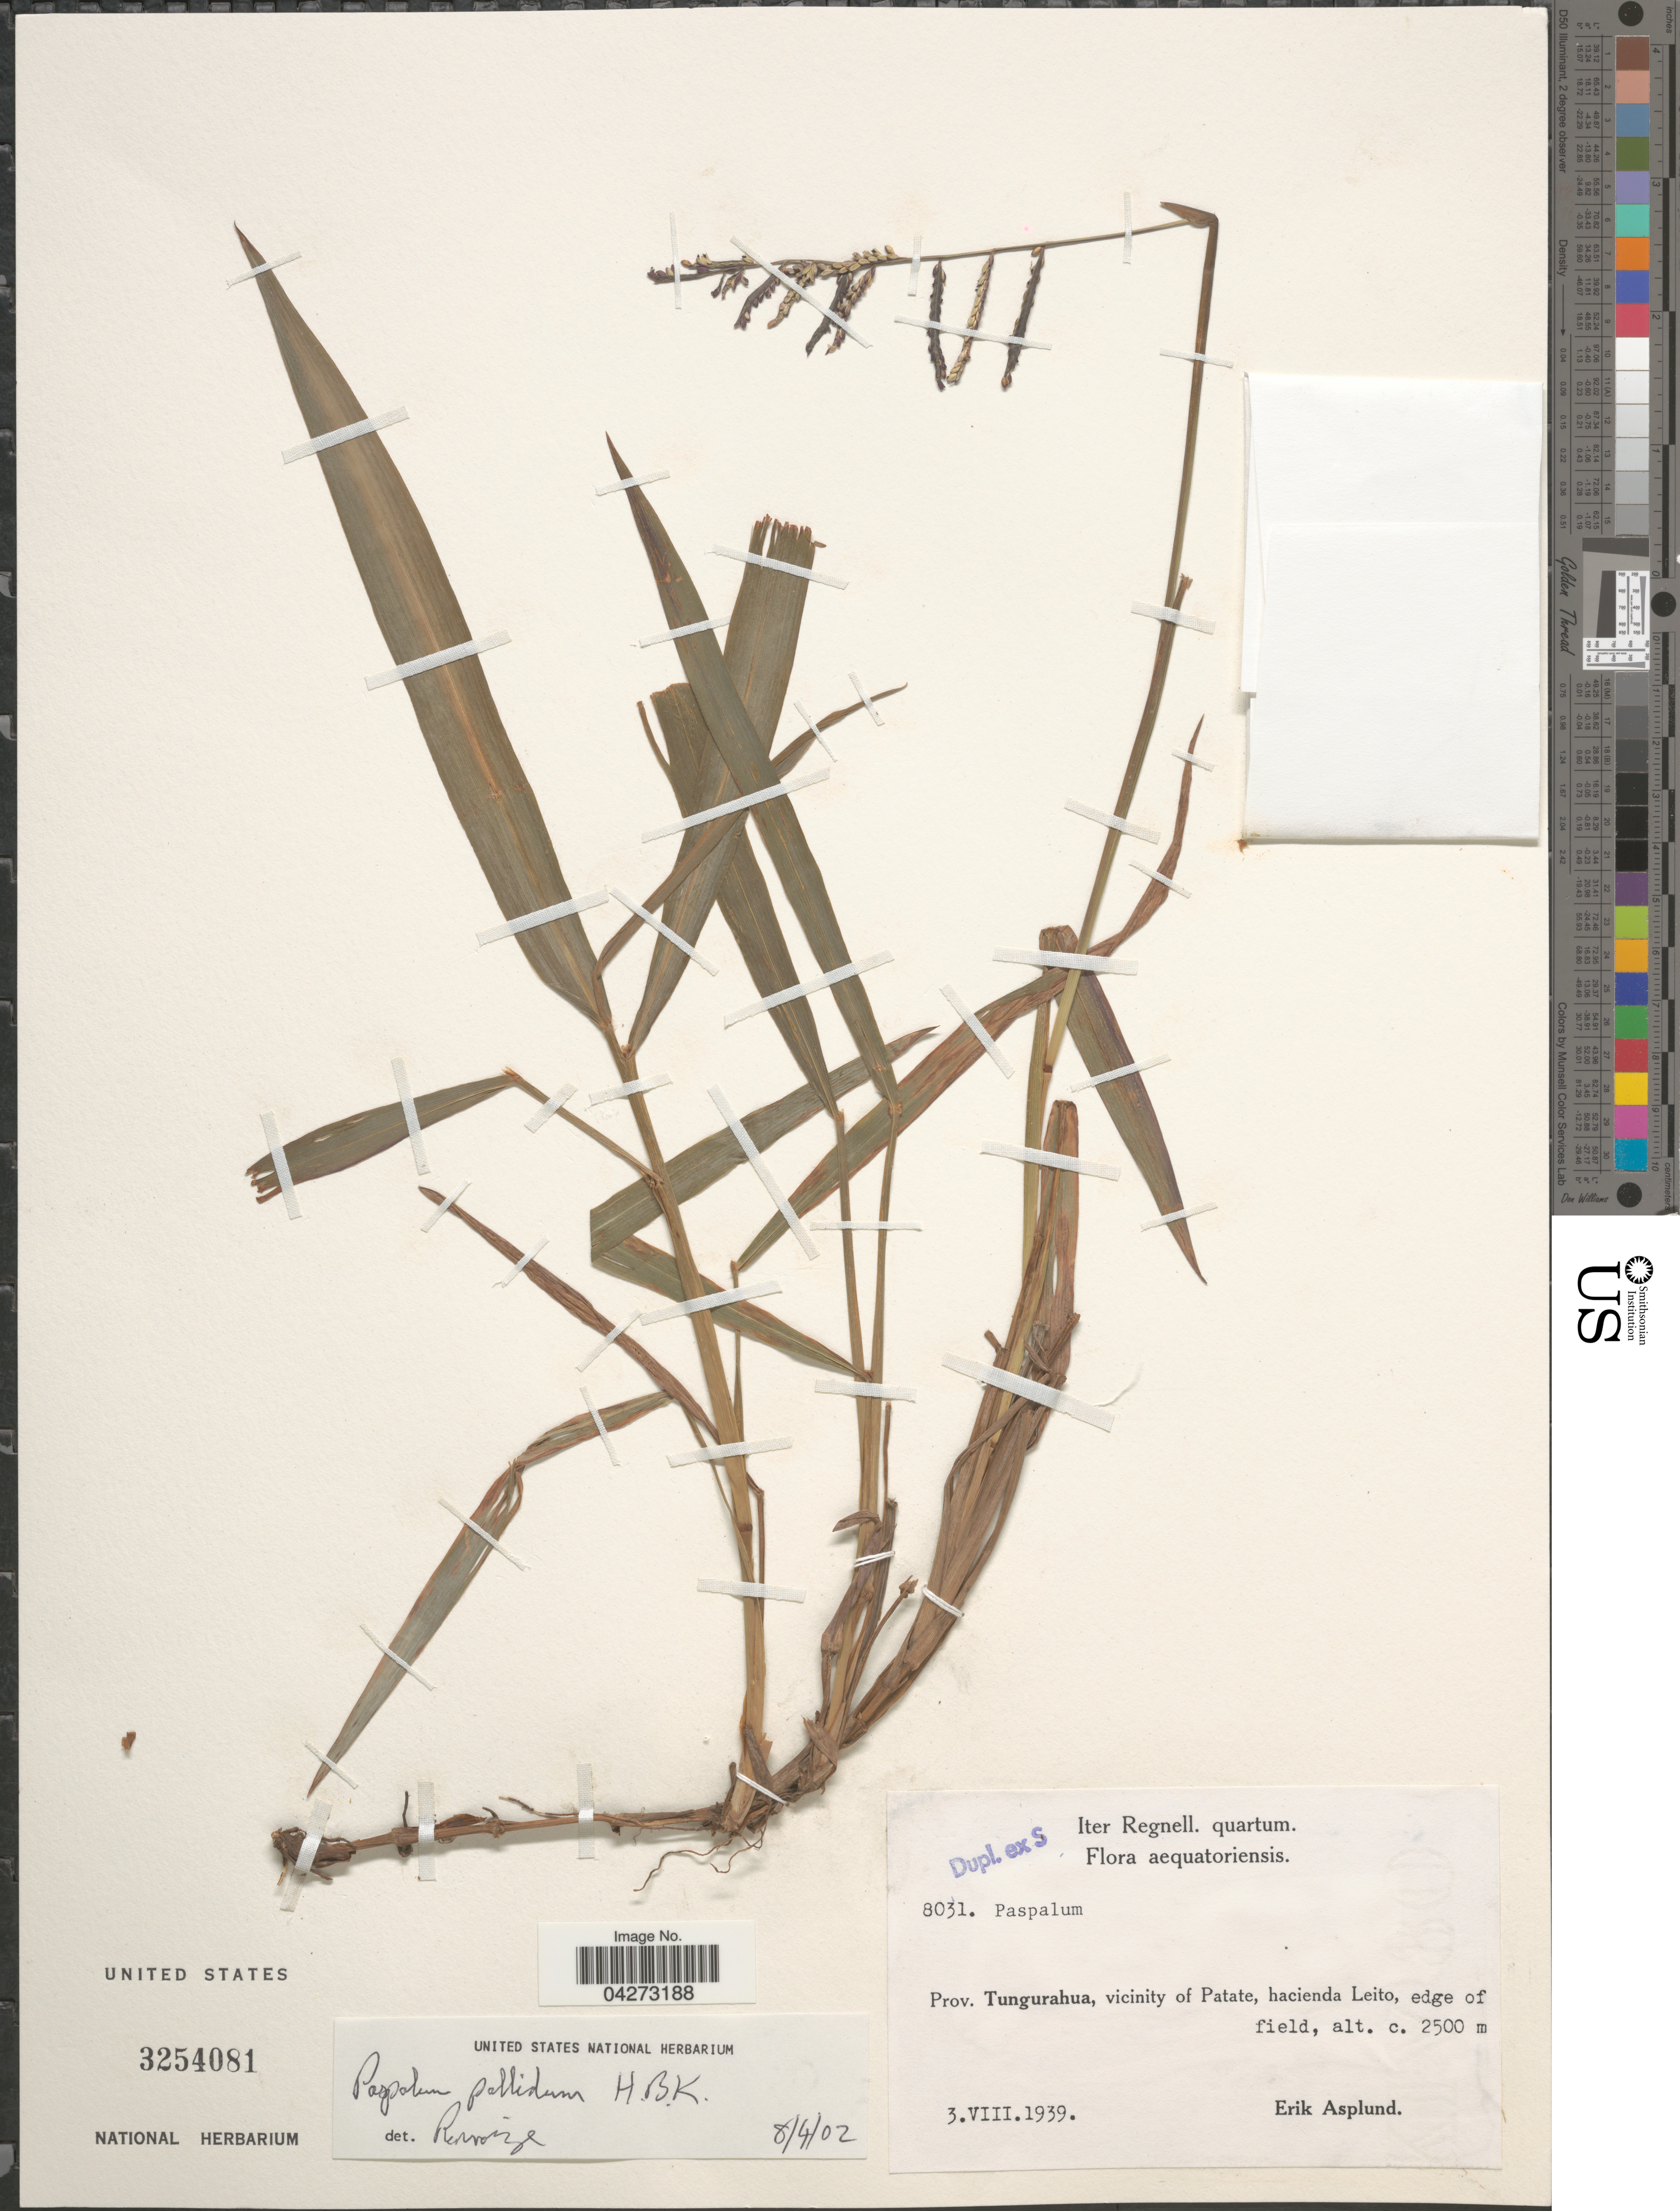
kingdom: Plantae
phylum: Tracheophyta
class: Liliopsida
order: Poales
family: Poaceae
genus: Paspalum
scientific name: Paspalum pallidum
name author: Kunth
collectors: E. Asplund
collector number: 8031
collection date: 1939-08-03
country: Ecuador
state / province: Tungurahua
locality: Iter Regnell. quartum. Vicinity of Patate, hacienda Leito, edge of field.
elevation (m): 2500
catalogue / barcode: US 3254081